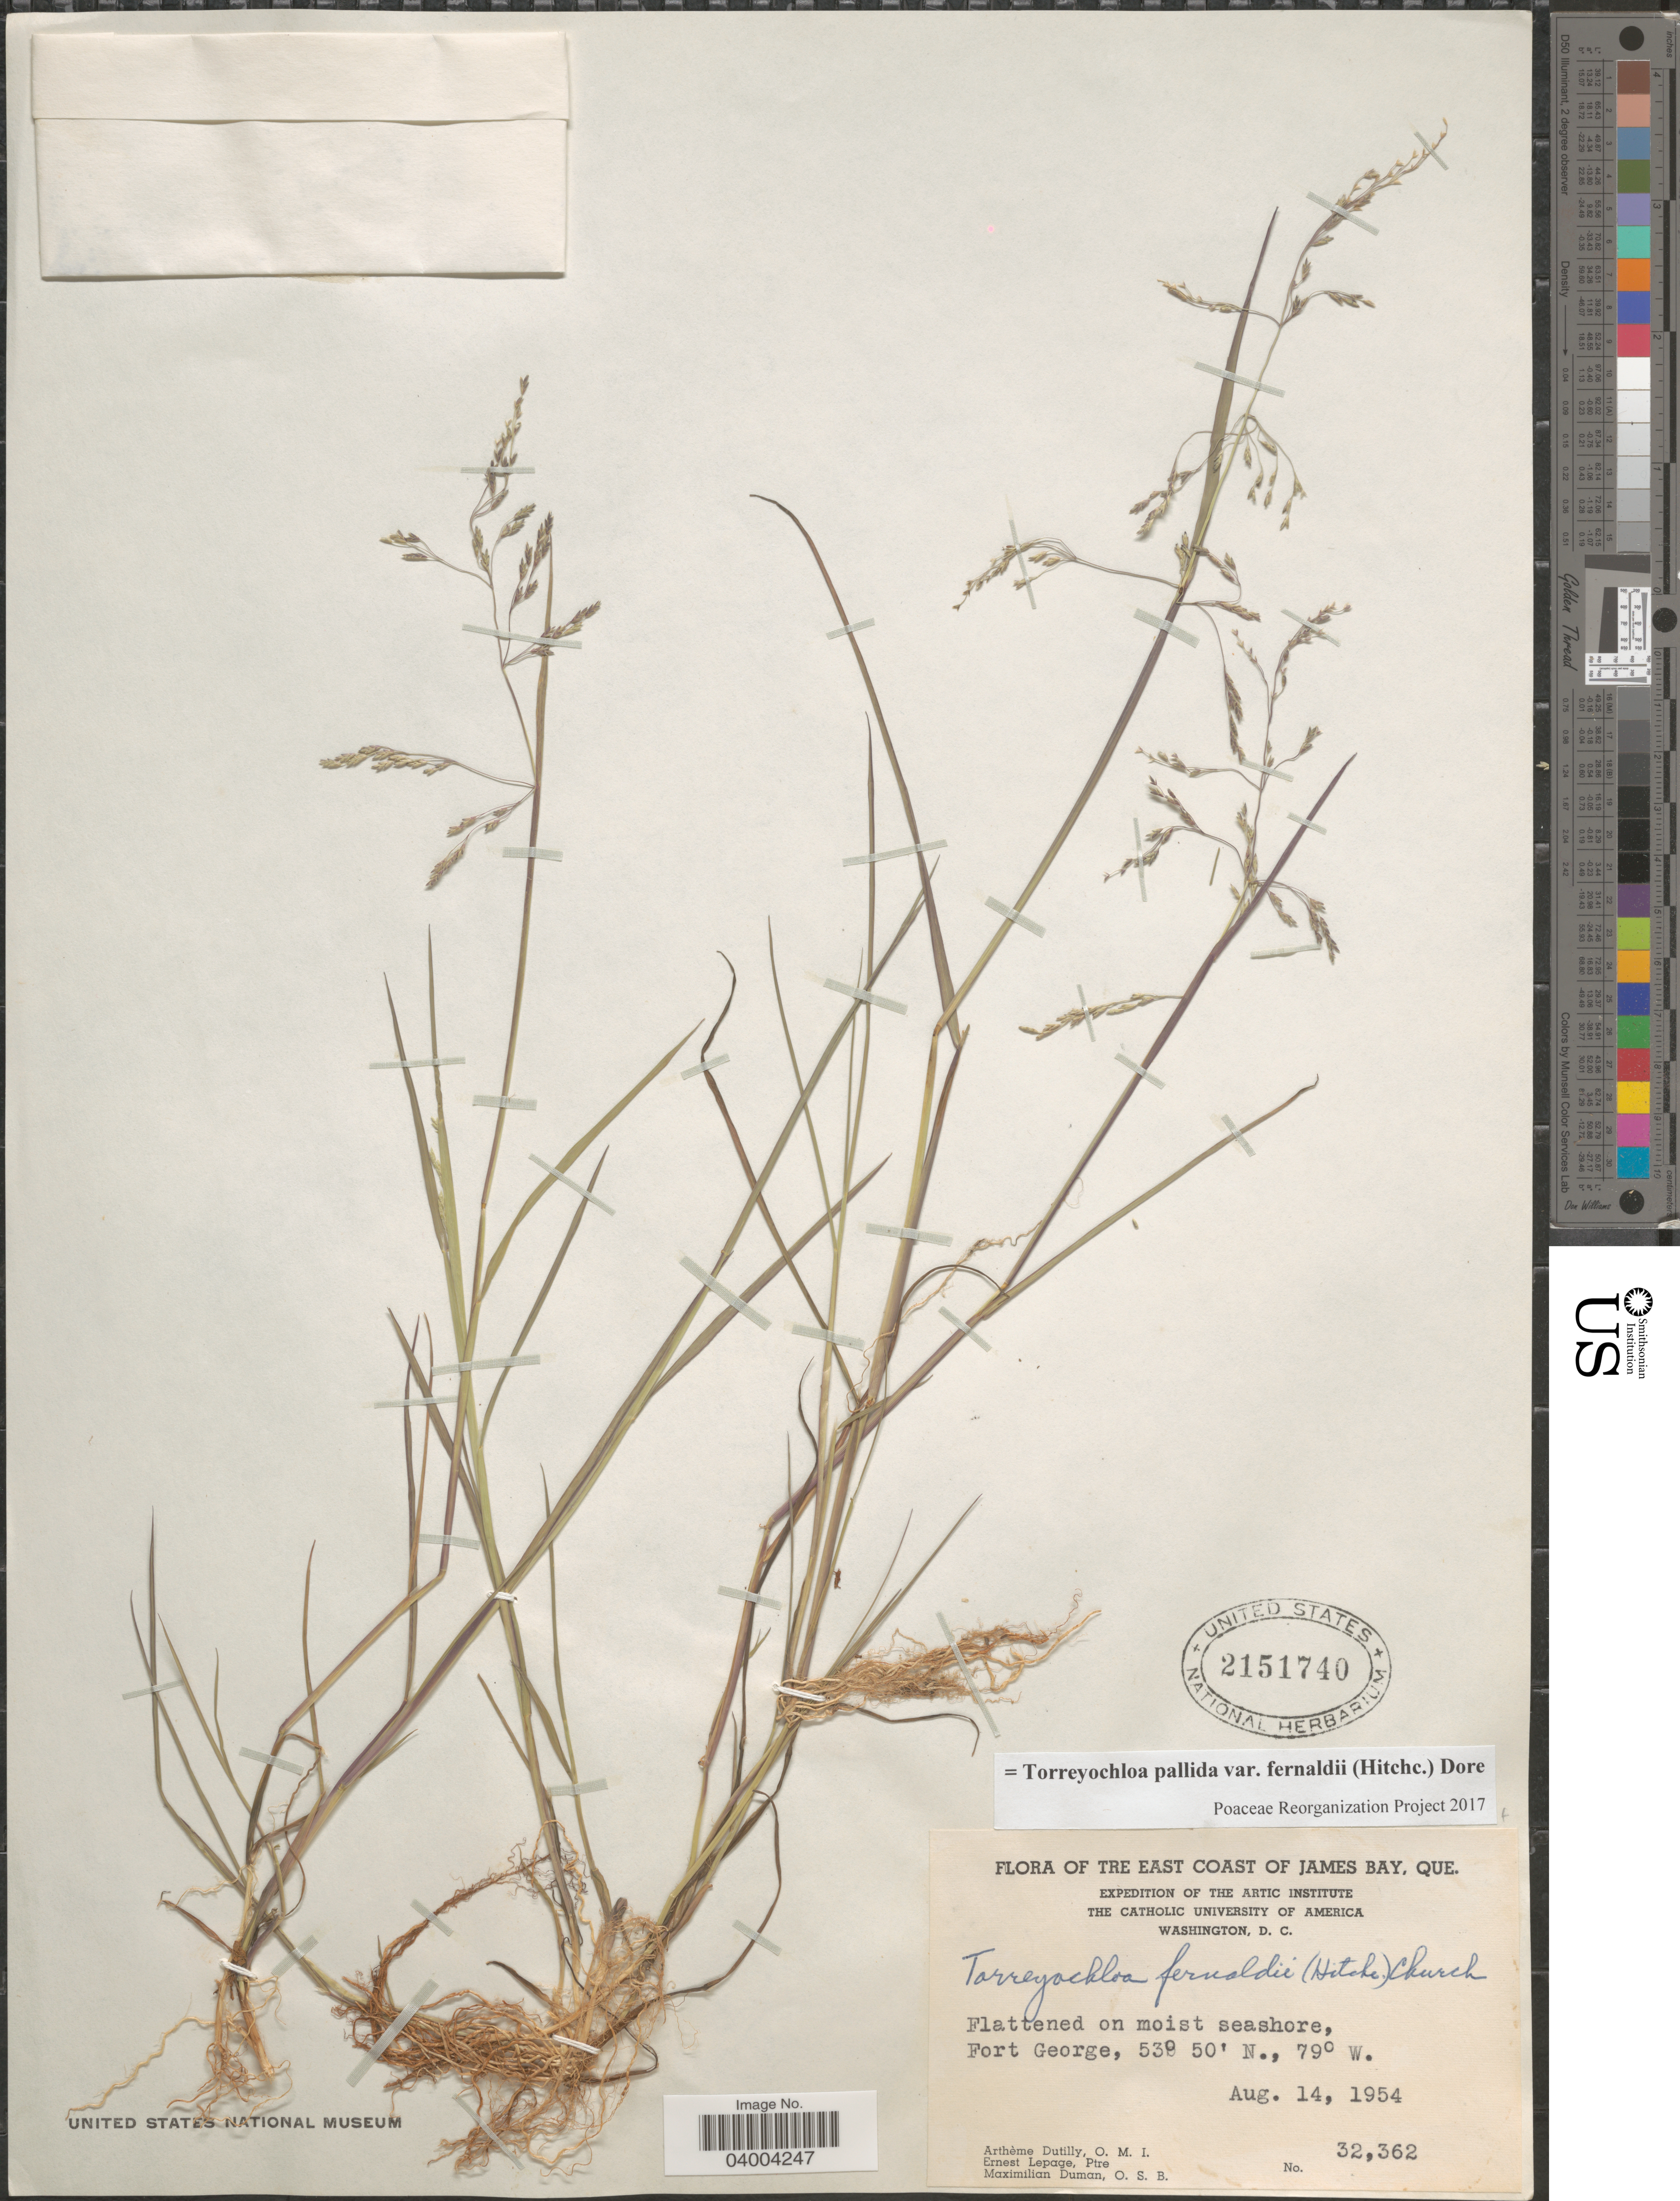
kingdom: Plantae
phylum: Tracheophyta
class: Liliopsida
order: Poales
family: Poaceae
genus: Torreyochloa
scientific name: Torreyochloa pallida var. fernaldii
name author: (Hitchc.) Dore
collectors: A. Dutilly, E. Lepage & M. Duman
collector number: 32362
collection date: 1954-08-14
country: Canada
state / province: Quebec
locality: Tre East Coast of James Bay. Flattened on moist seashore, Fort George.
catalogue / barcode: US 2151740